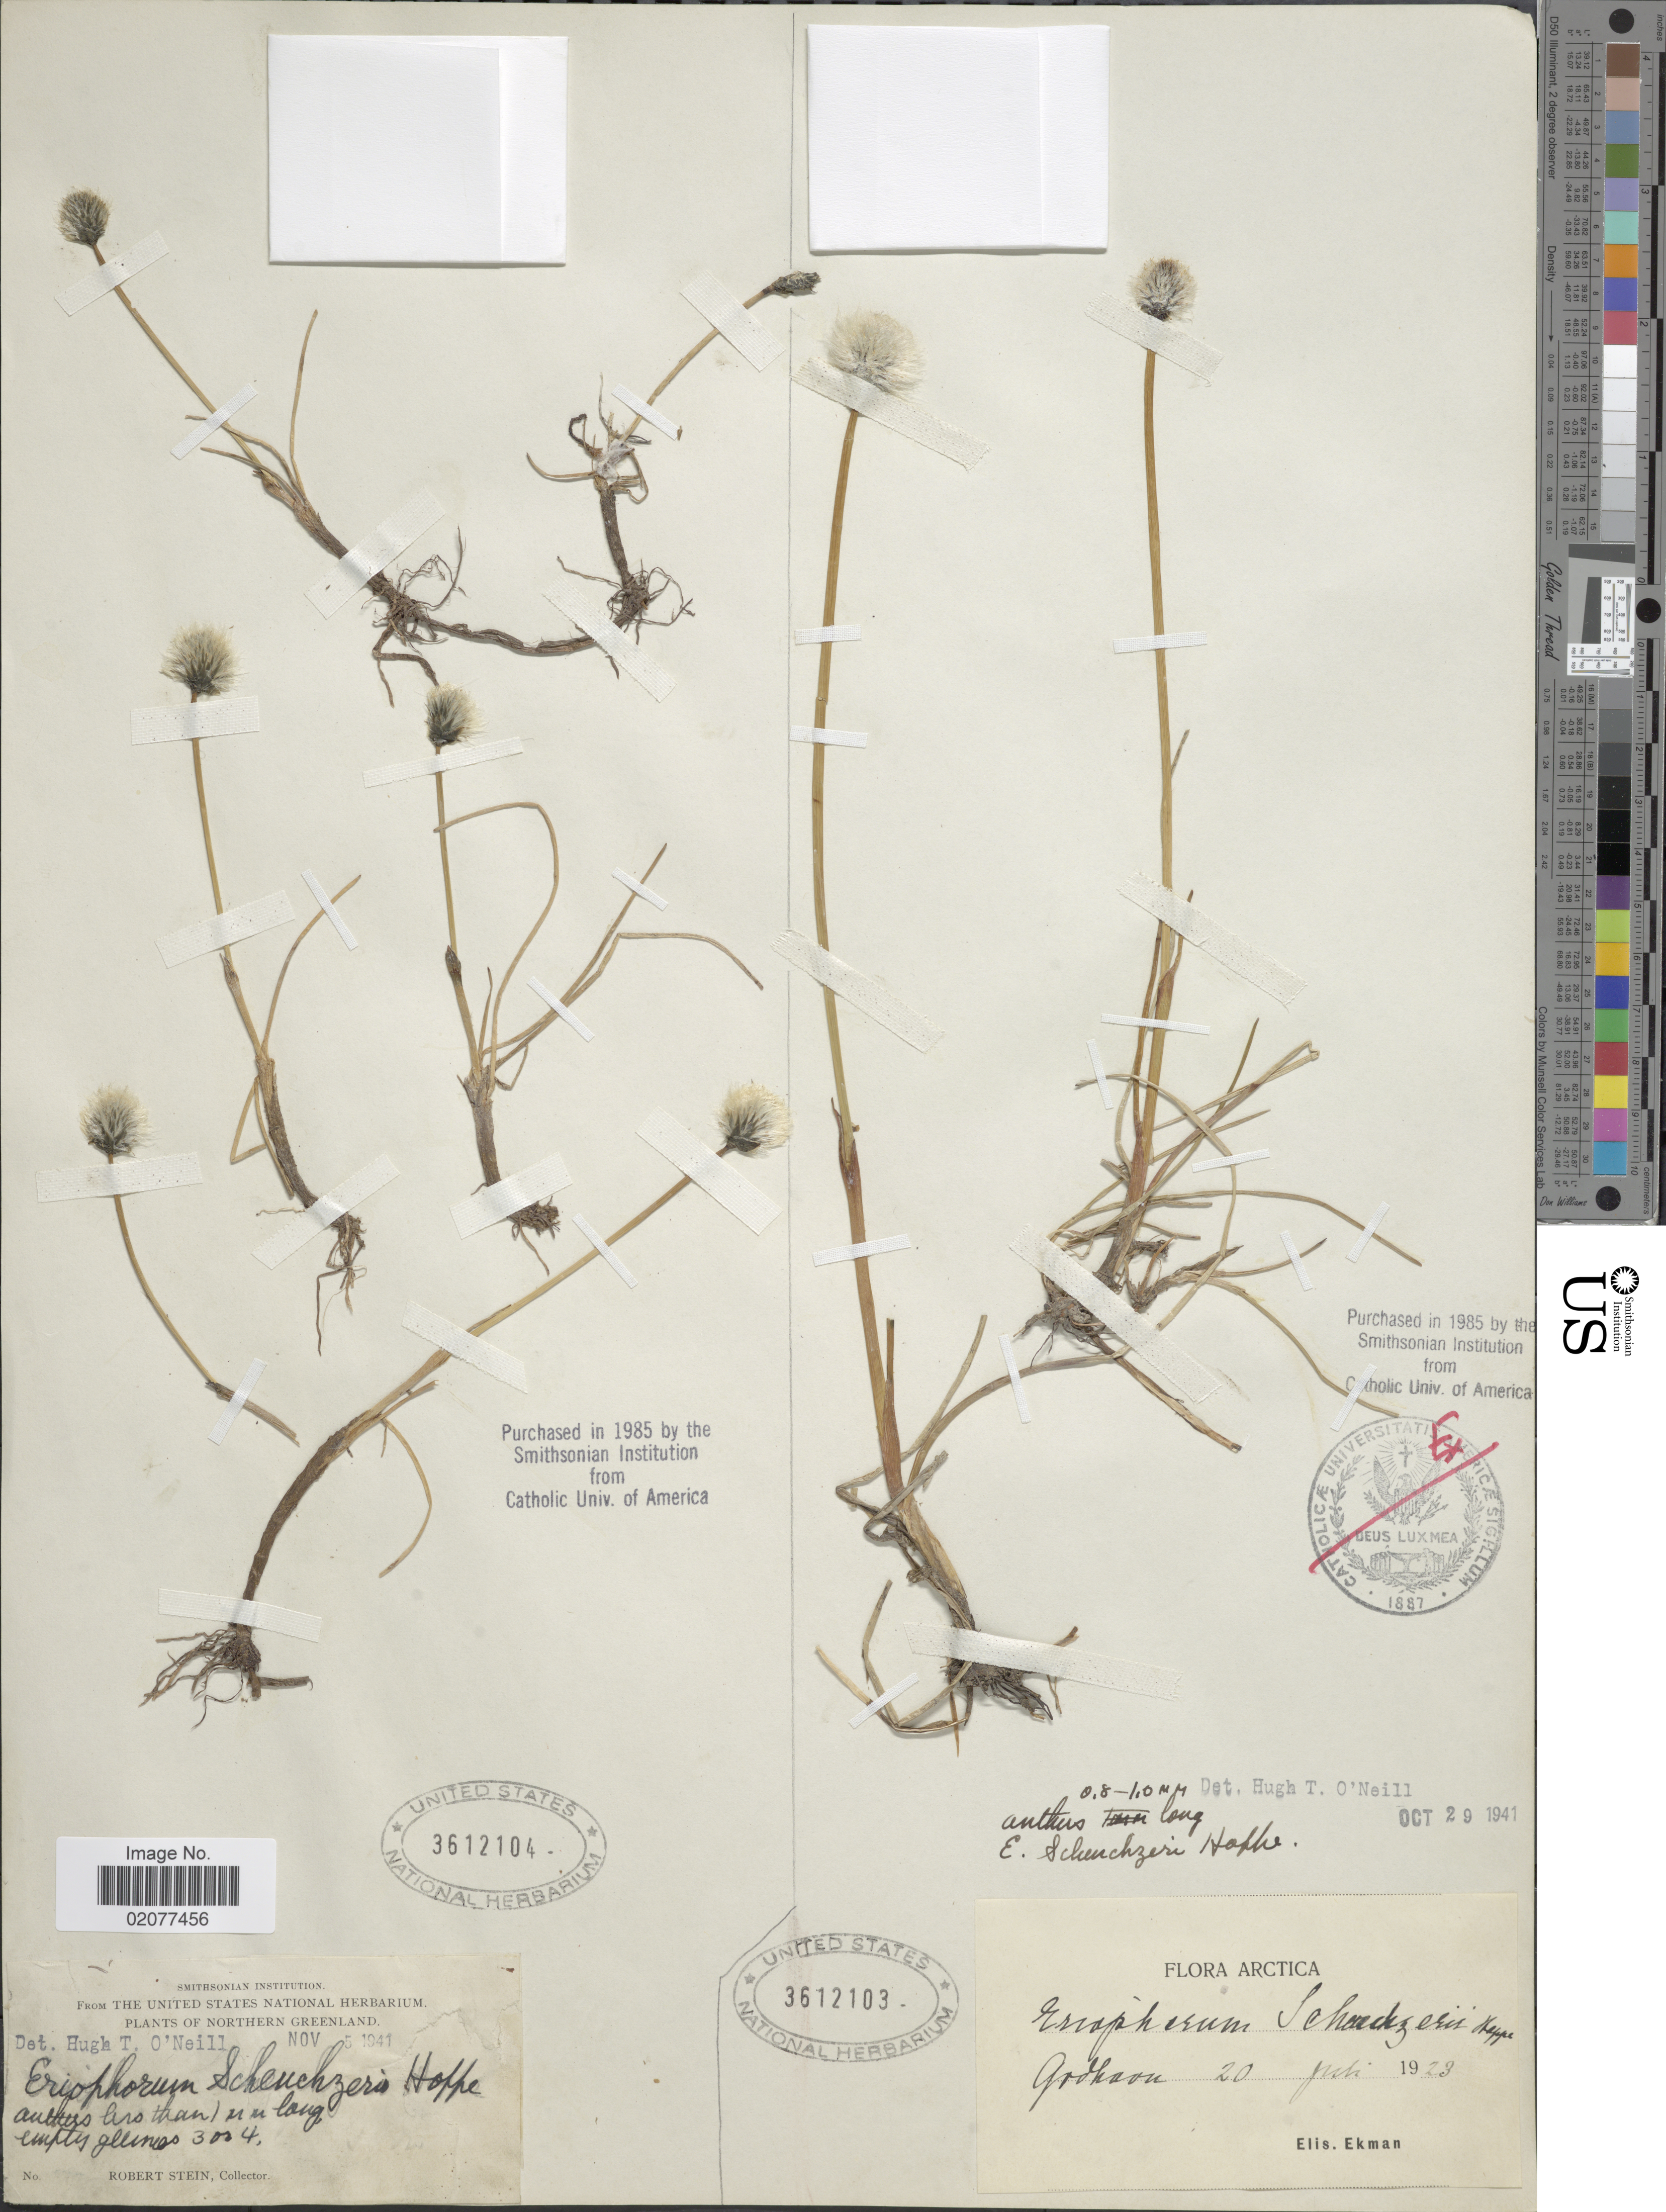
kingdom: Plantae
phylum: Tracheophyta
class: Liliopsida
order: Poales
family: Cyperaceae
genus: Eriophorum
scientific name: Eriophorum scheuchzeri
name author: Hoppe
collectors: E. Ekman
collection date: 1923-07-20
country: Greenland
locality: Flora Arctica. Godhavn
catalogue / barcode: US 3612103-2